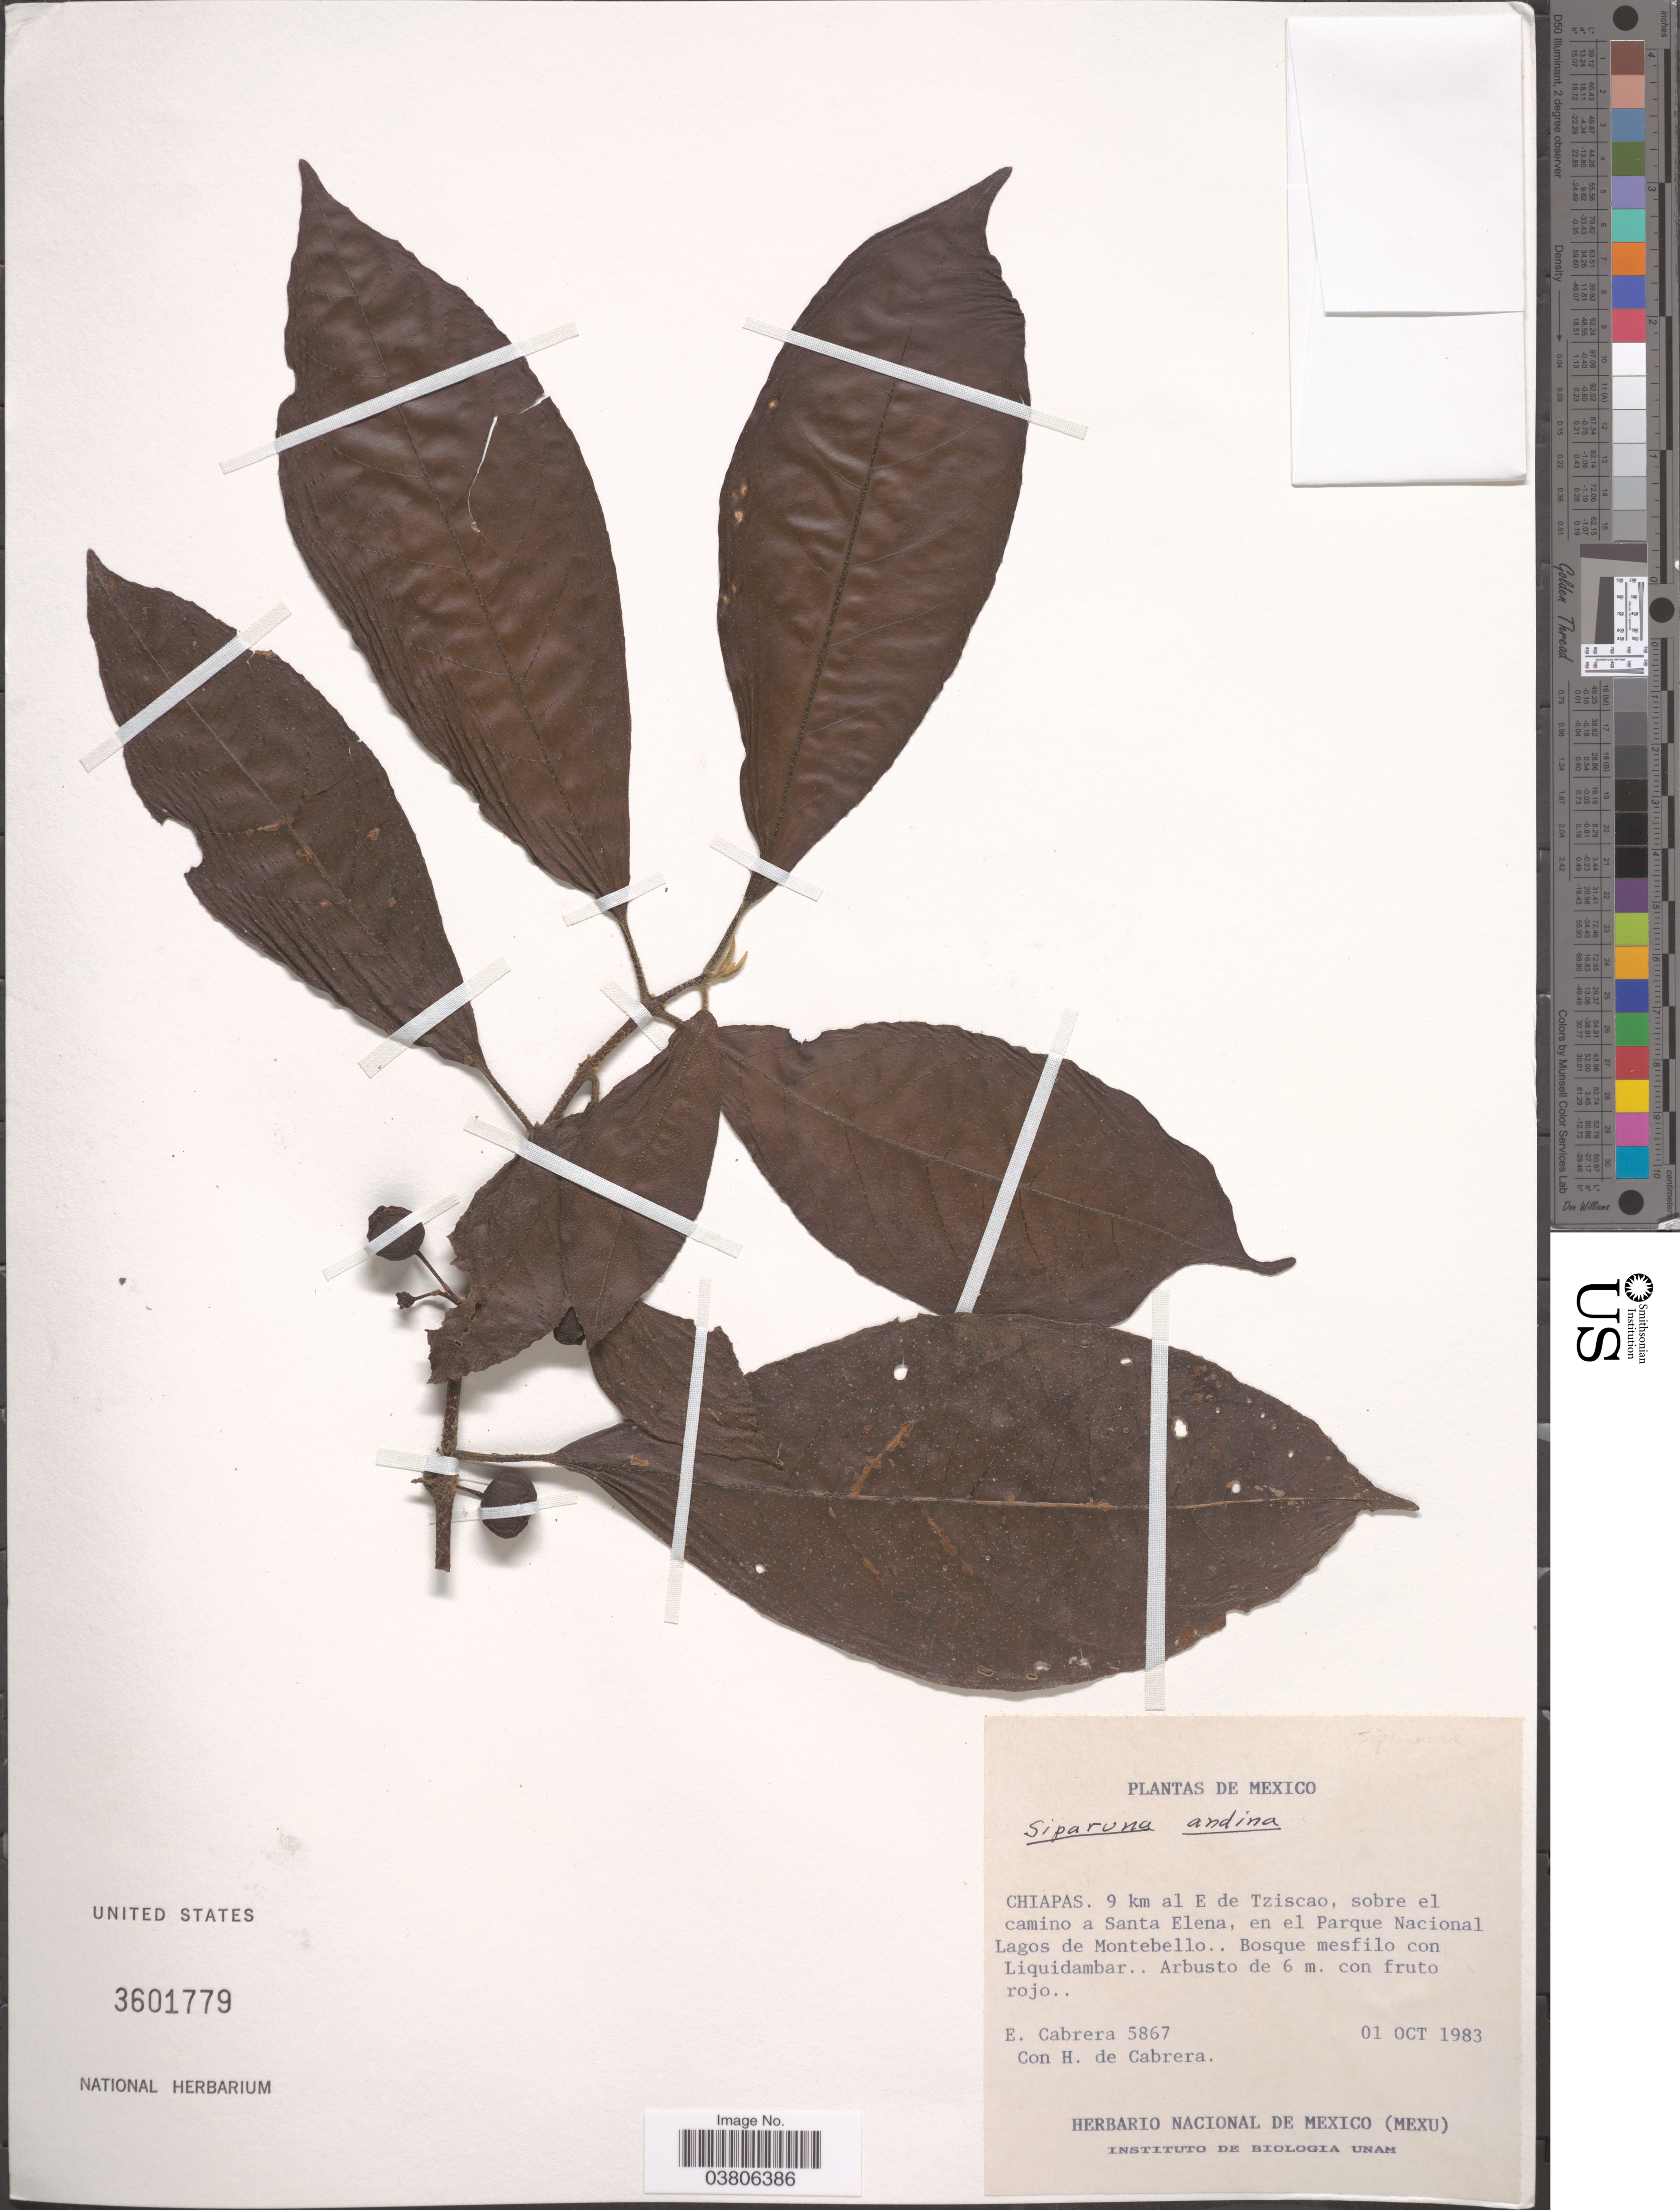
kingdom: Plantae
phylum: Tracheophyta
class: Magnoliopsida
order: Laurales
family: Siparunaceae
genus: Siparuna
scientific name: Siparuna andina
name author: (Tul.) A. DC.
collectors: E. Cabrera & H. de Cabrera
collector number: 5867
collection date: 1983-10-01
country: Mexico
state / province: Chiapas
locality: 9 km al E de Tziscao, sobre el camino a Santa Elena, en el Parque Nacional Lagos de Montebello.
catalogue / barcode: US 3601779